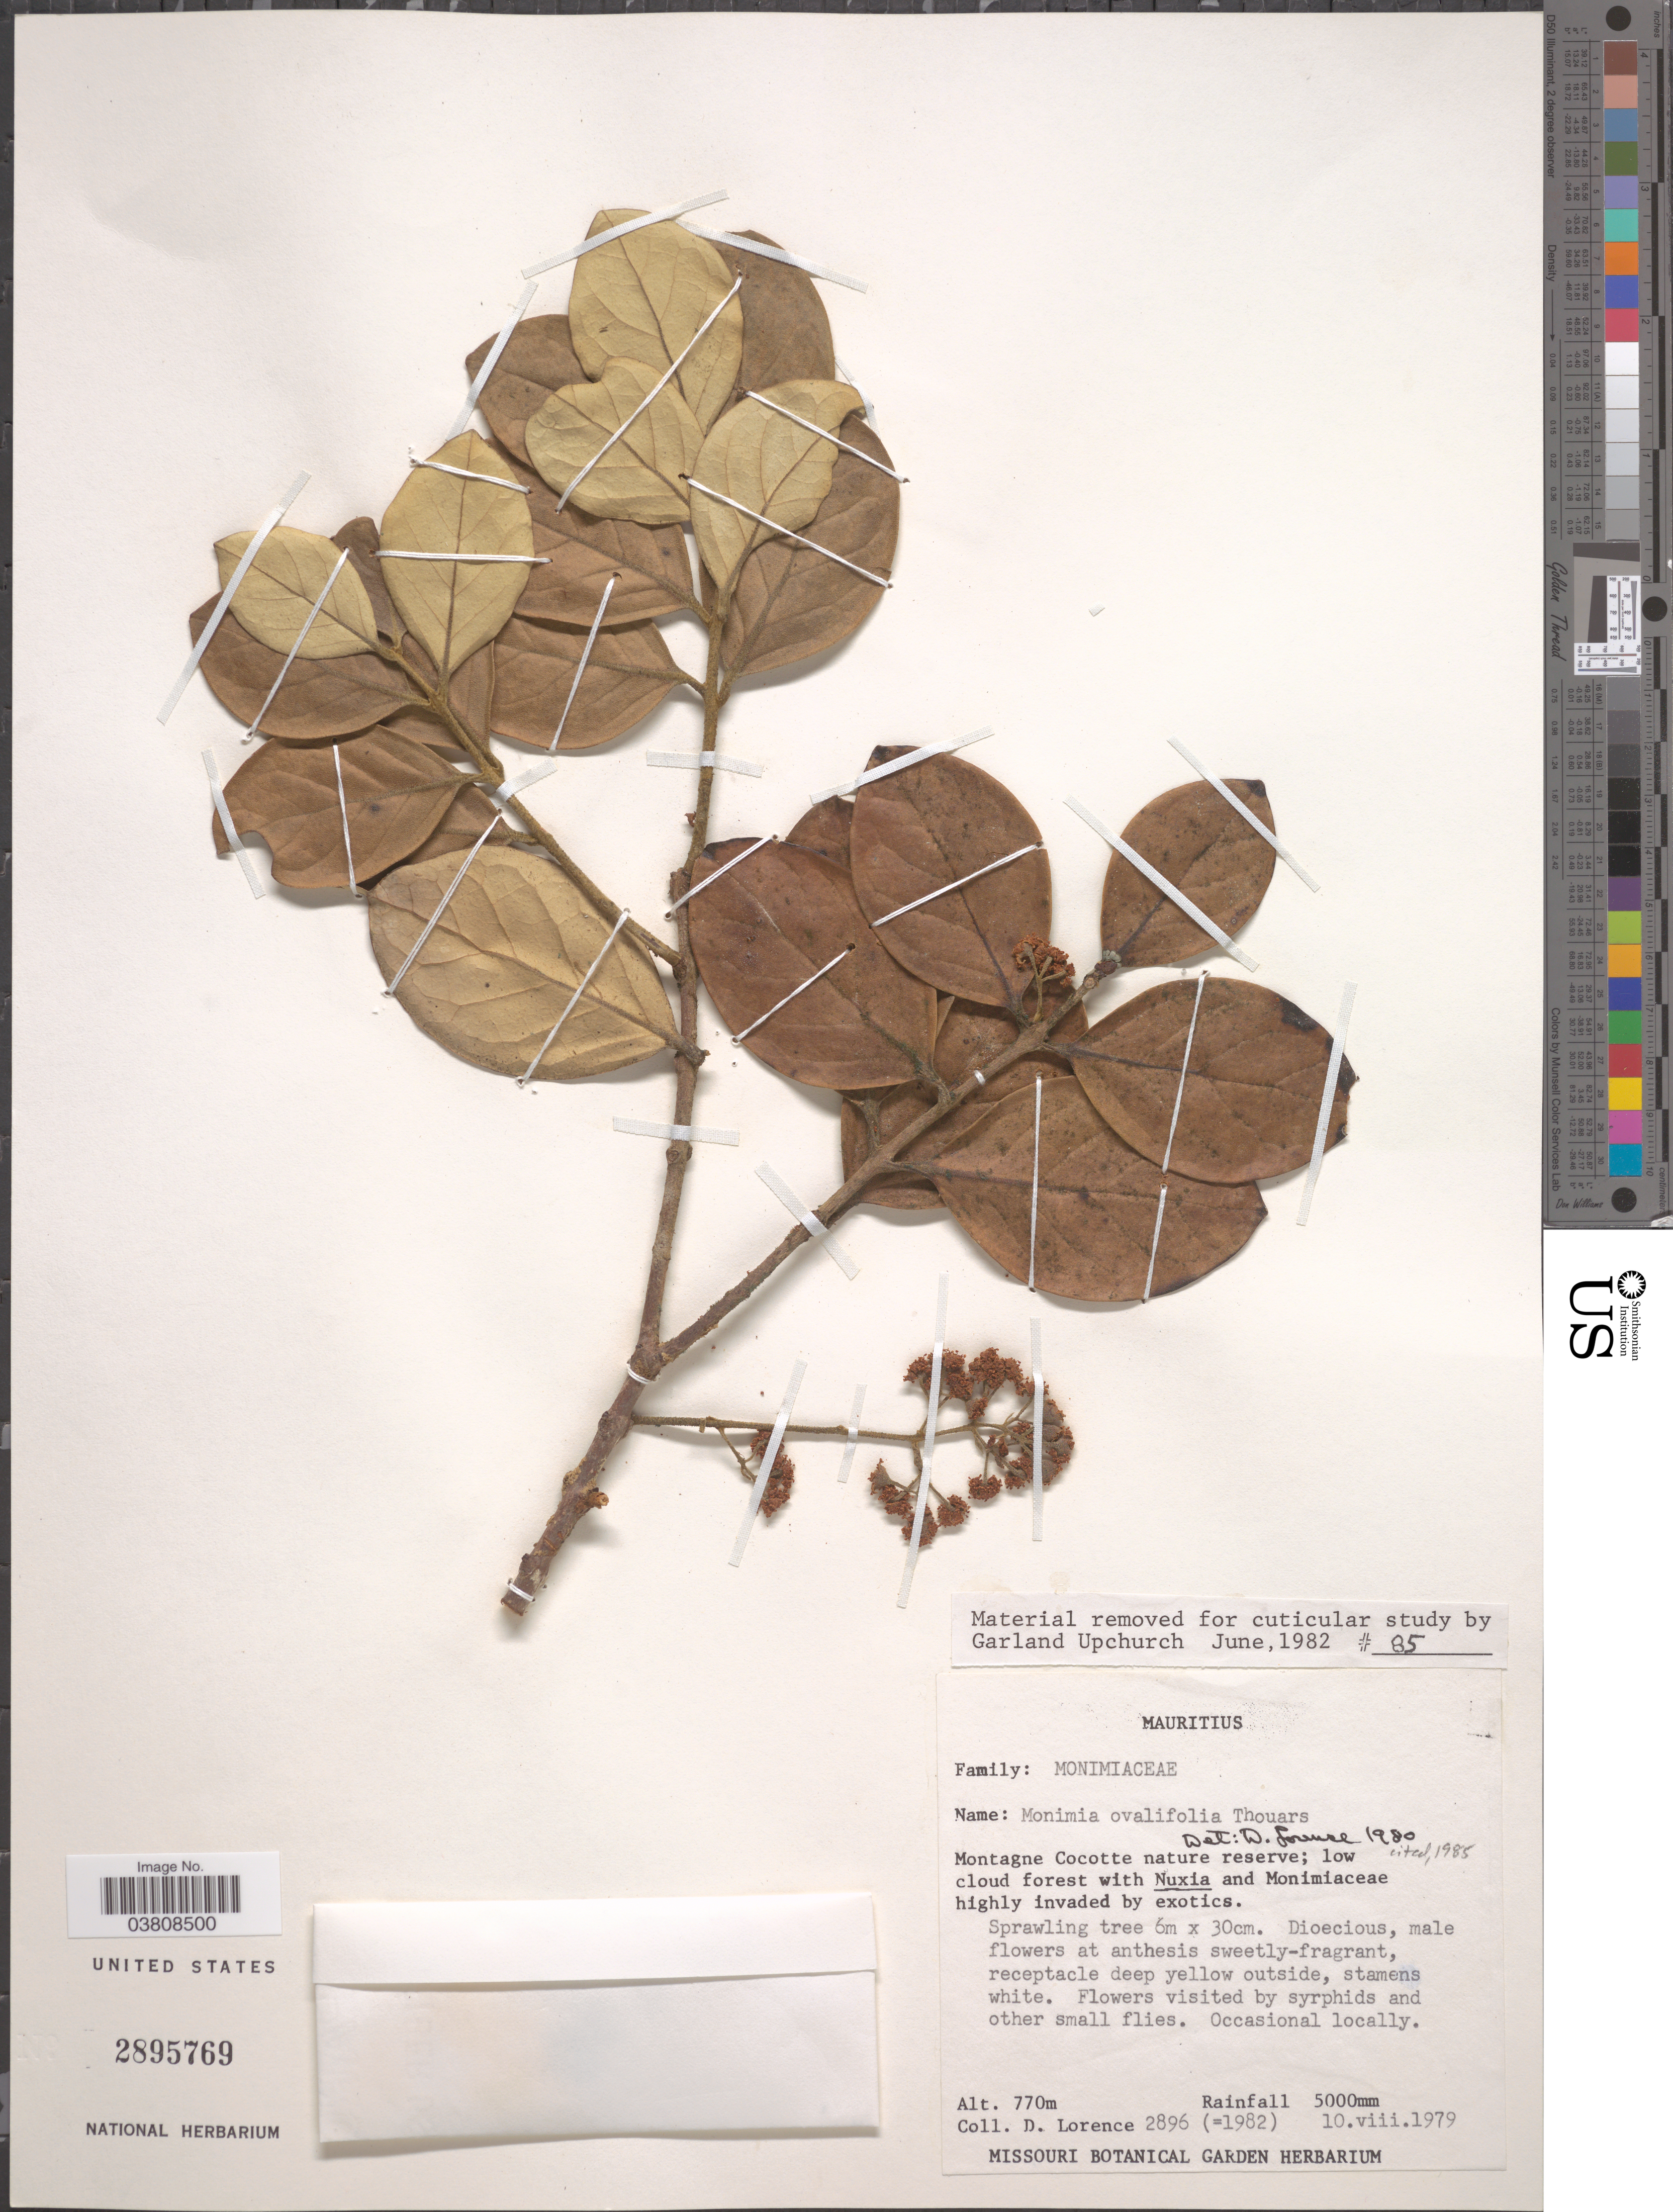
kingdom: Plantae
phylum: Tracheophyta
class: Magnoliopsida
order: Laurales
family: Monimiaceae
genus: Monimia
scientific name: Monimia ovalifolia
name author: Thouars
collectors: D. Lorence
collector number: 2896(=1982)?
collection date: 1979-08-10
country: Mauritius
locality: Montagne Cocotte nature reserve; low cloud forest.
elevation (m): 770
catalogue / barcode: US 2895769